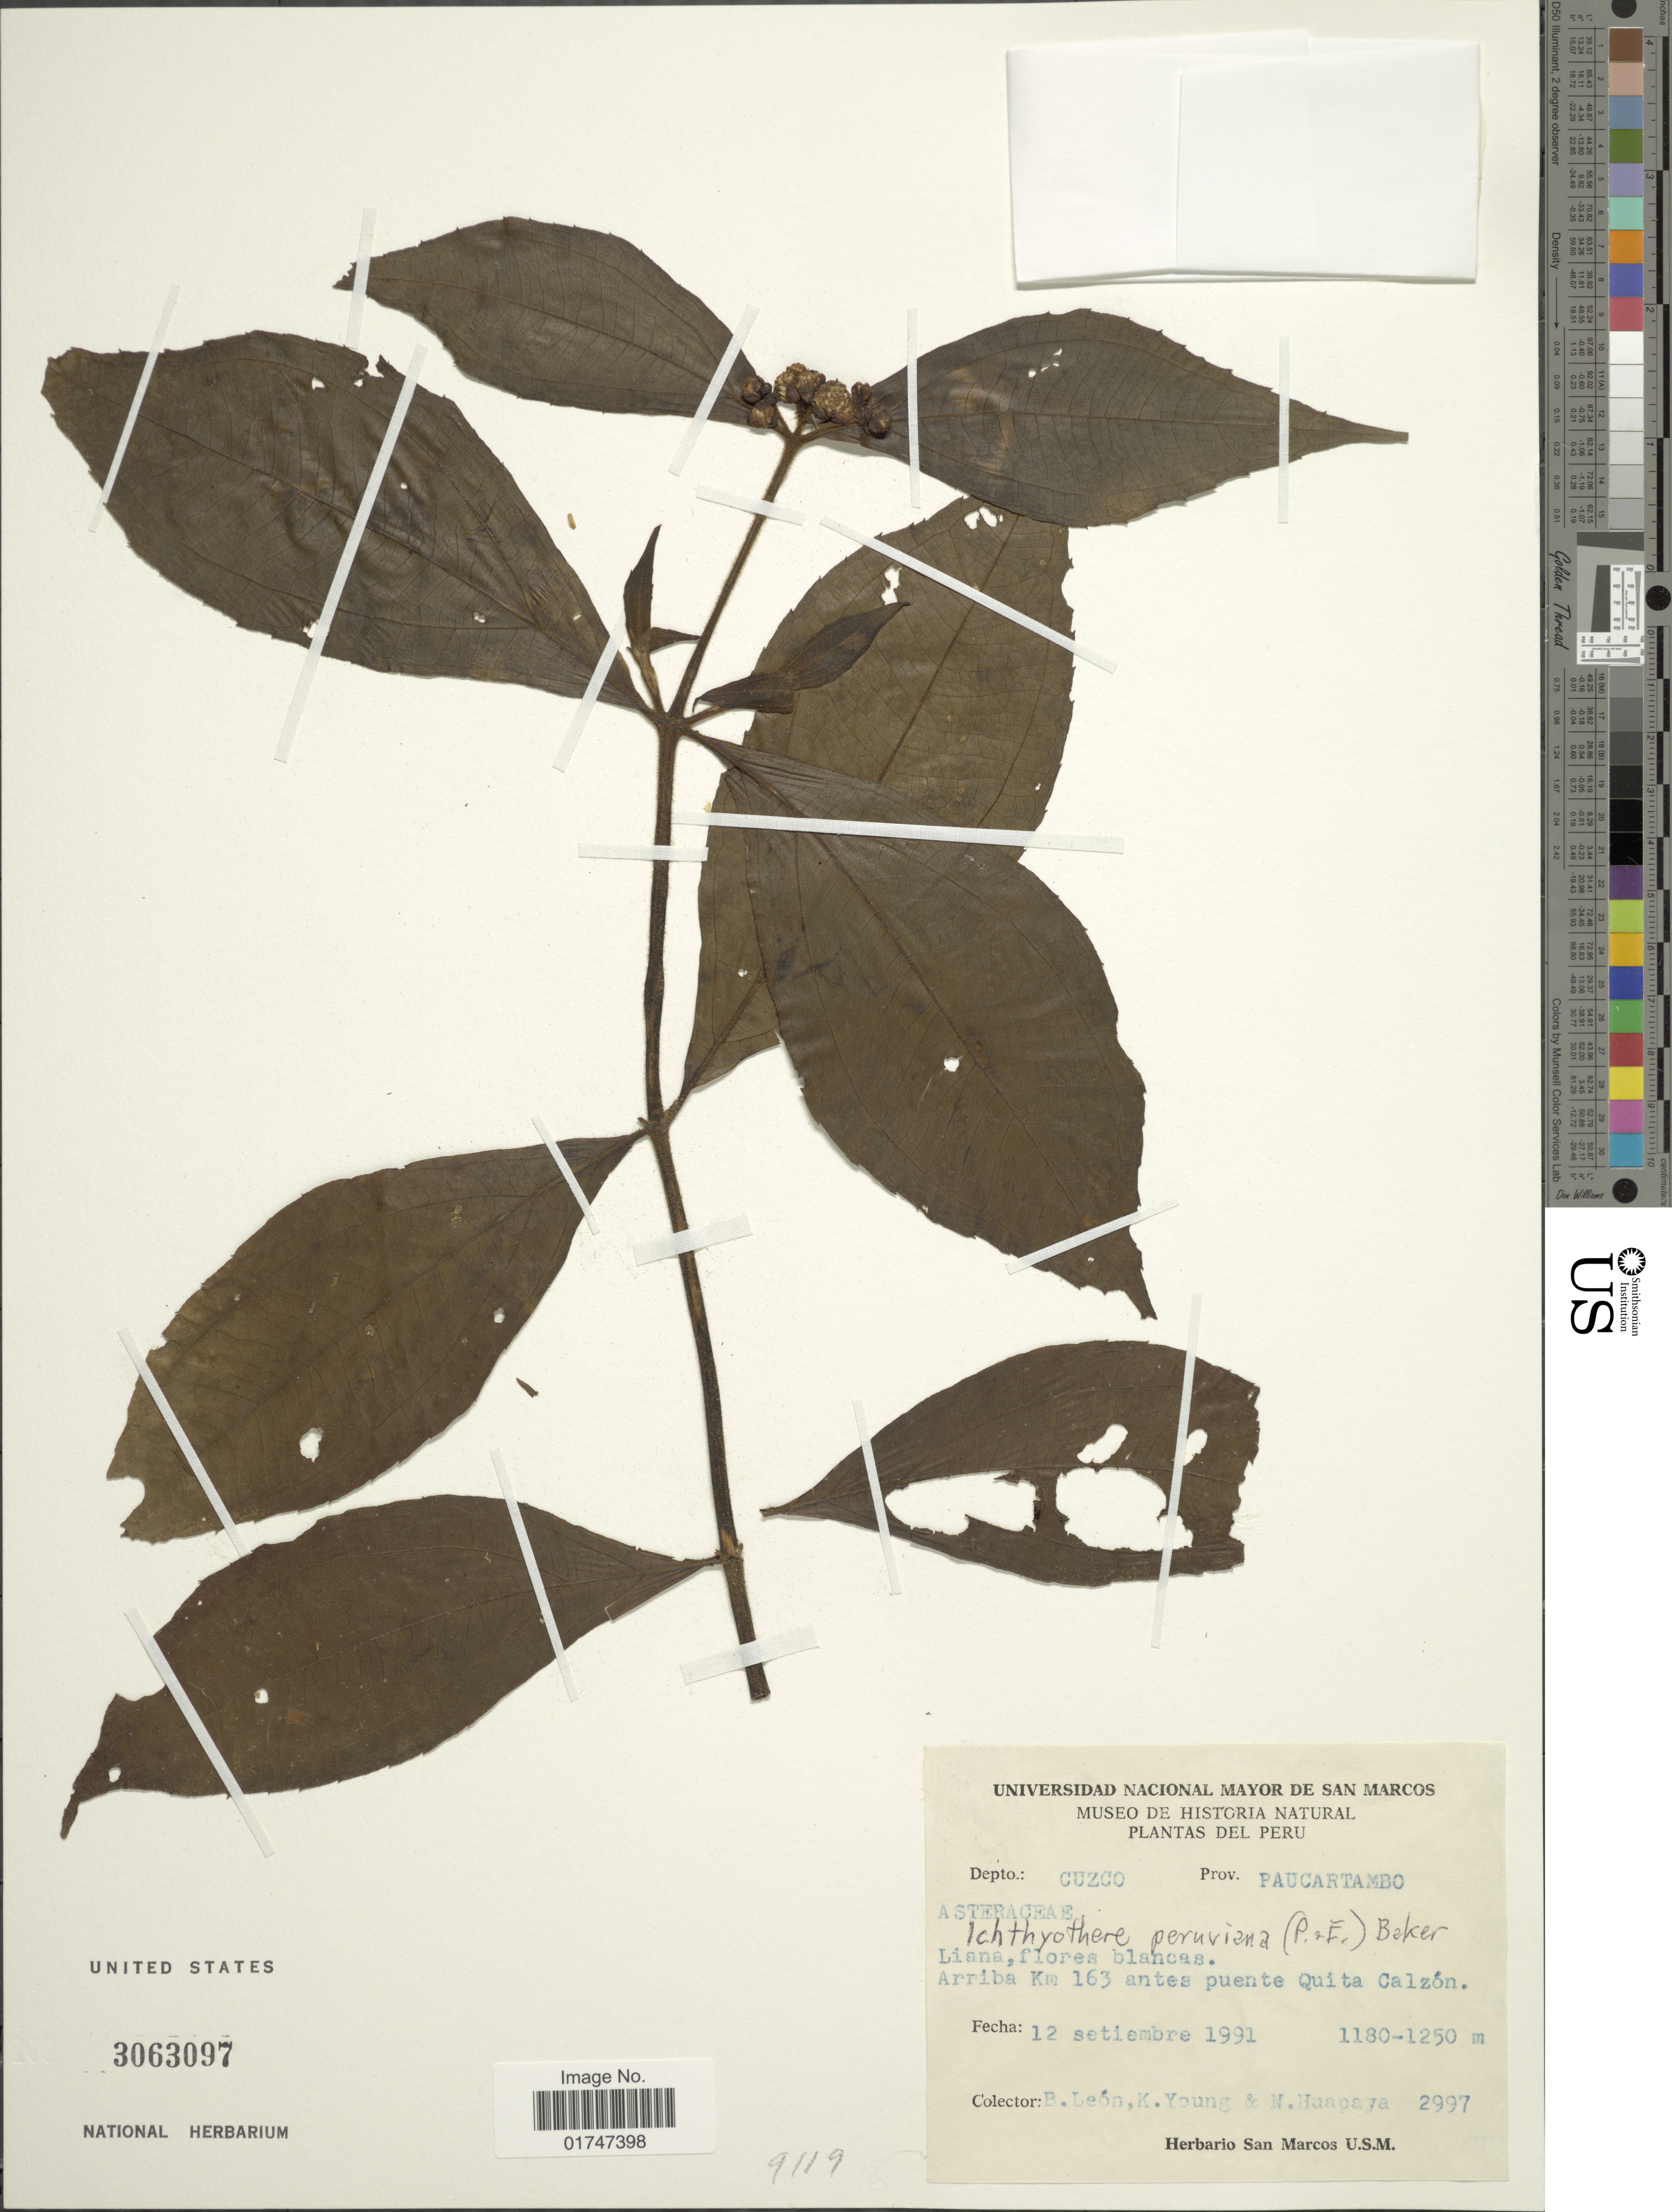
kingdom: Plantae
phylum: Tracheophyta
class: Magnoliopsida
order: Asterales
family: Asteraceae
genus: Ichthyothere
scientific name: Ichthyothere peruviana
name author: Baker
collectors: B. León, K. Young & N. Huapaya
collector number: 2997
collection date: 1991-09-12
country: Peru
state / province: Cusco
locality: Depto.: Cuzco. Prov. Paucartambo. Arriba Km 163 antes puente Quita Calzón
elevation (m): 1180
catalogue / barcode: US 3063097